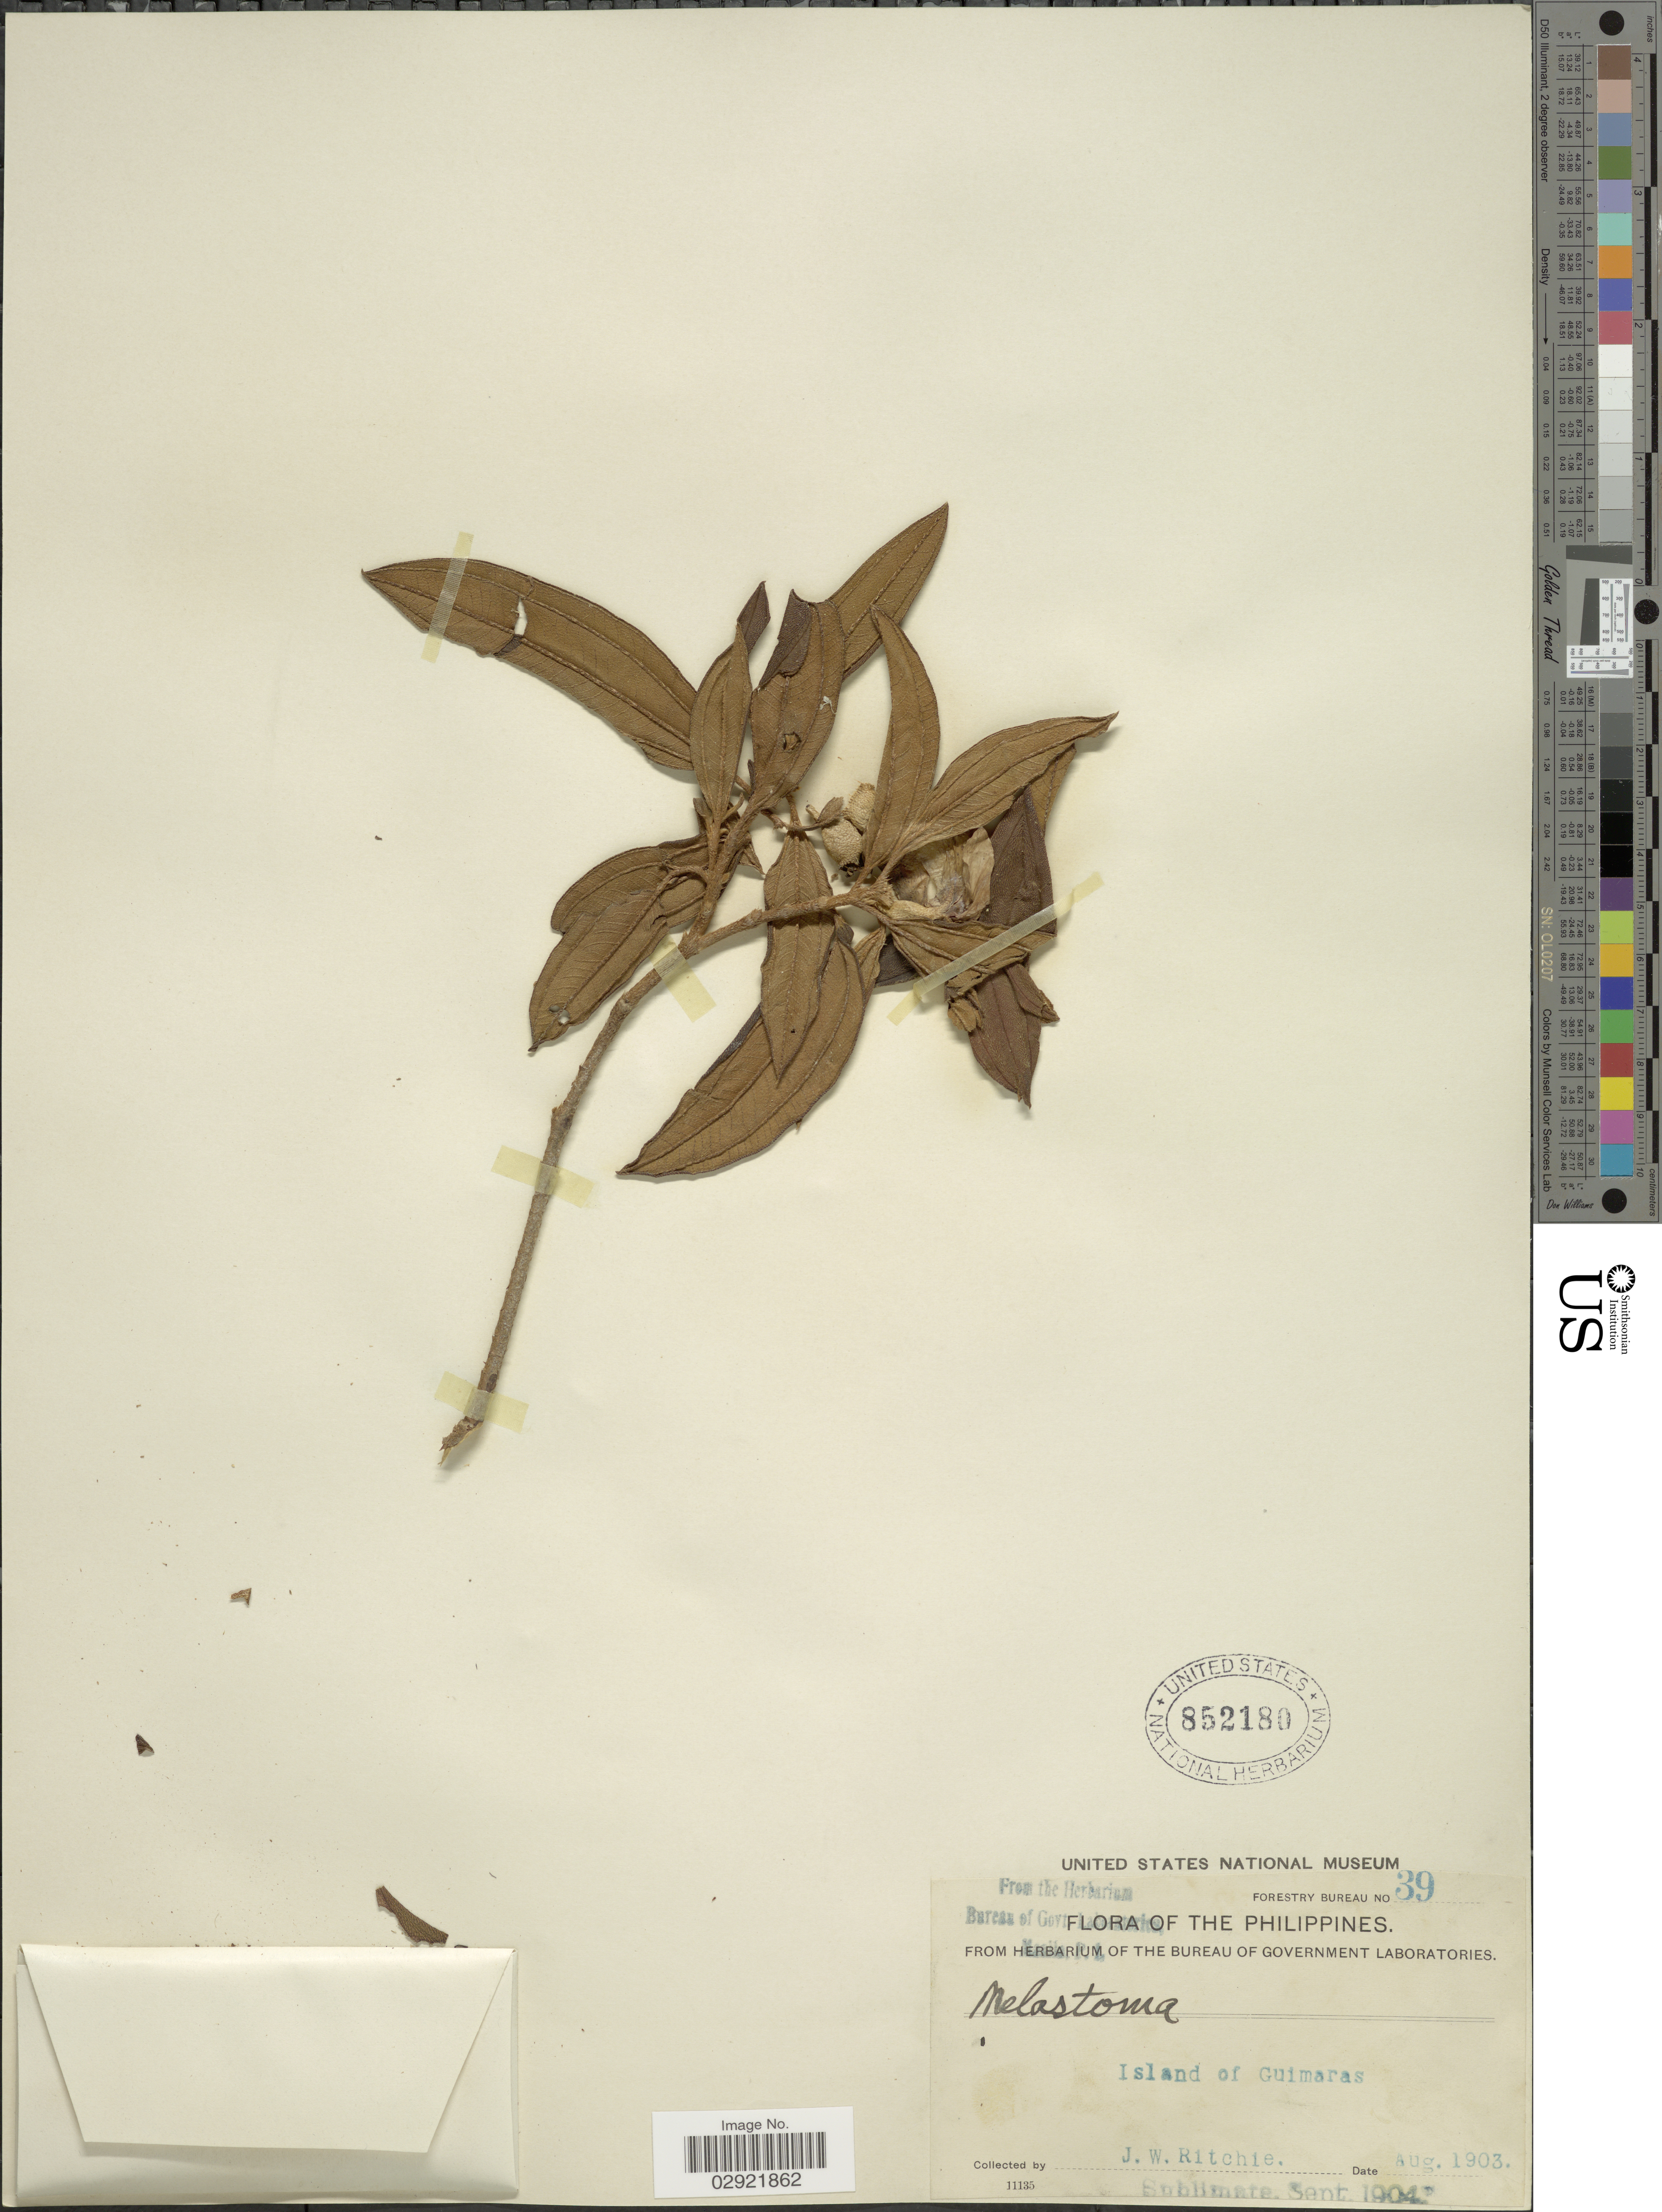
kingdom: Plantae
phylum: Tracheophyta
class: Magnoliopsida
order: Myrtales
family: Melastomataceae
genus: Melastoma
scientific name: Melastoma malabathricum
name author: L.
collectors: J. Ritchie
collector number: Forestry Bureau 39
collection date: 1903-08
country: Philippines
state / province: Western Visayas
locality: Island of Guimaras.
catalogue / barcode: US 852180